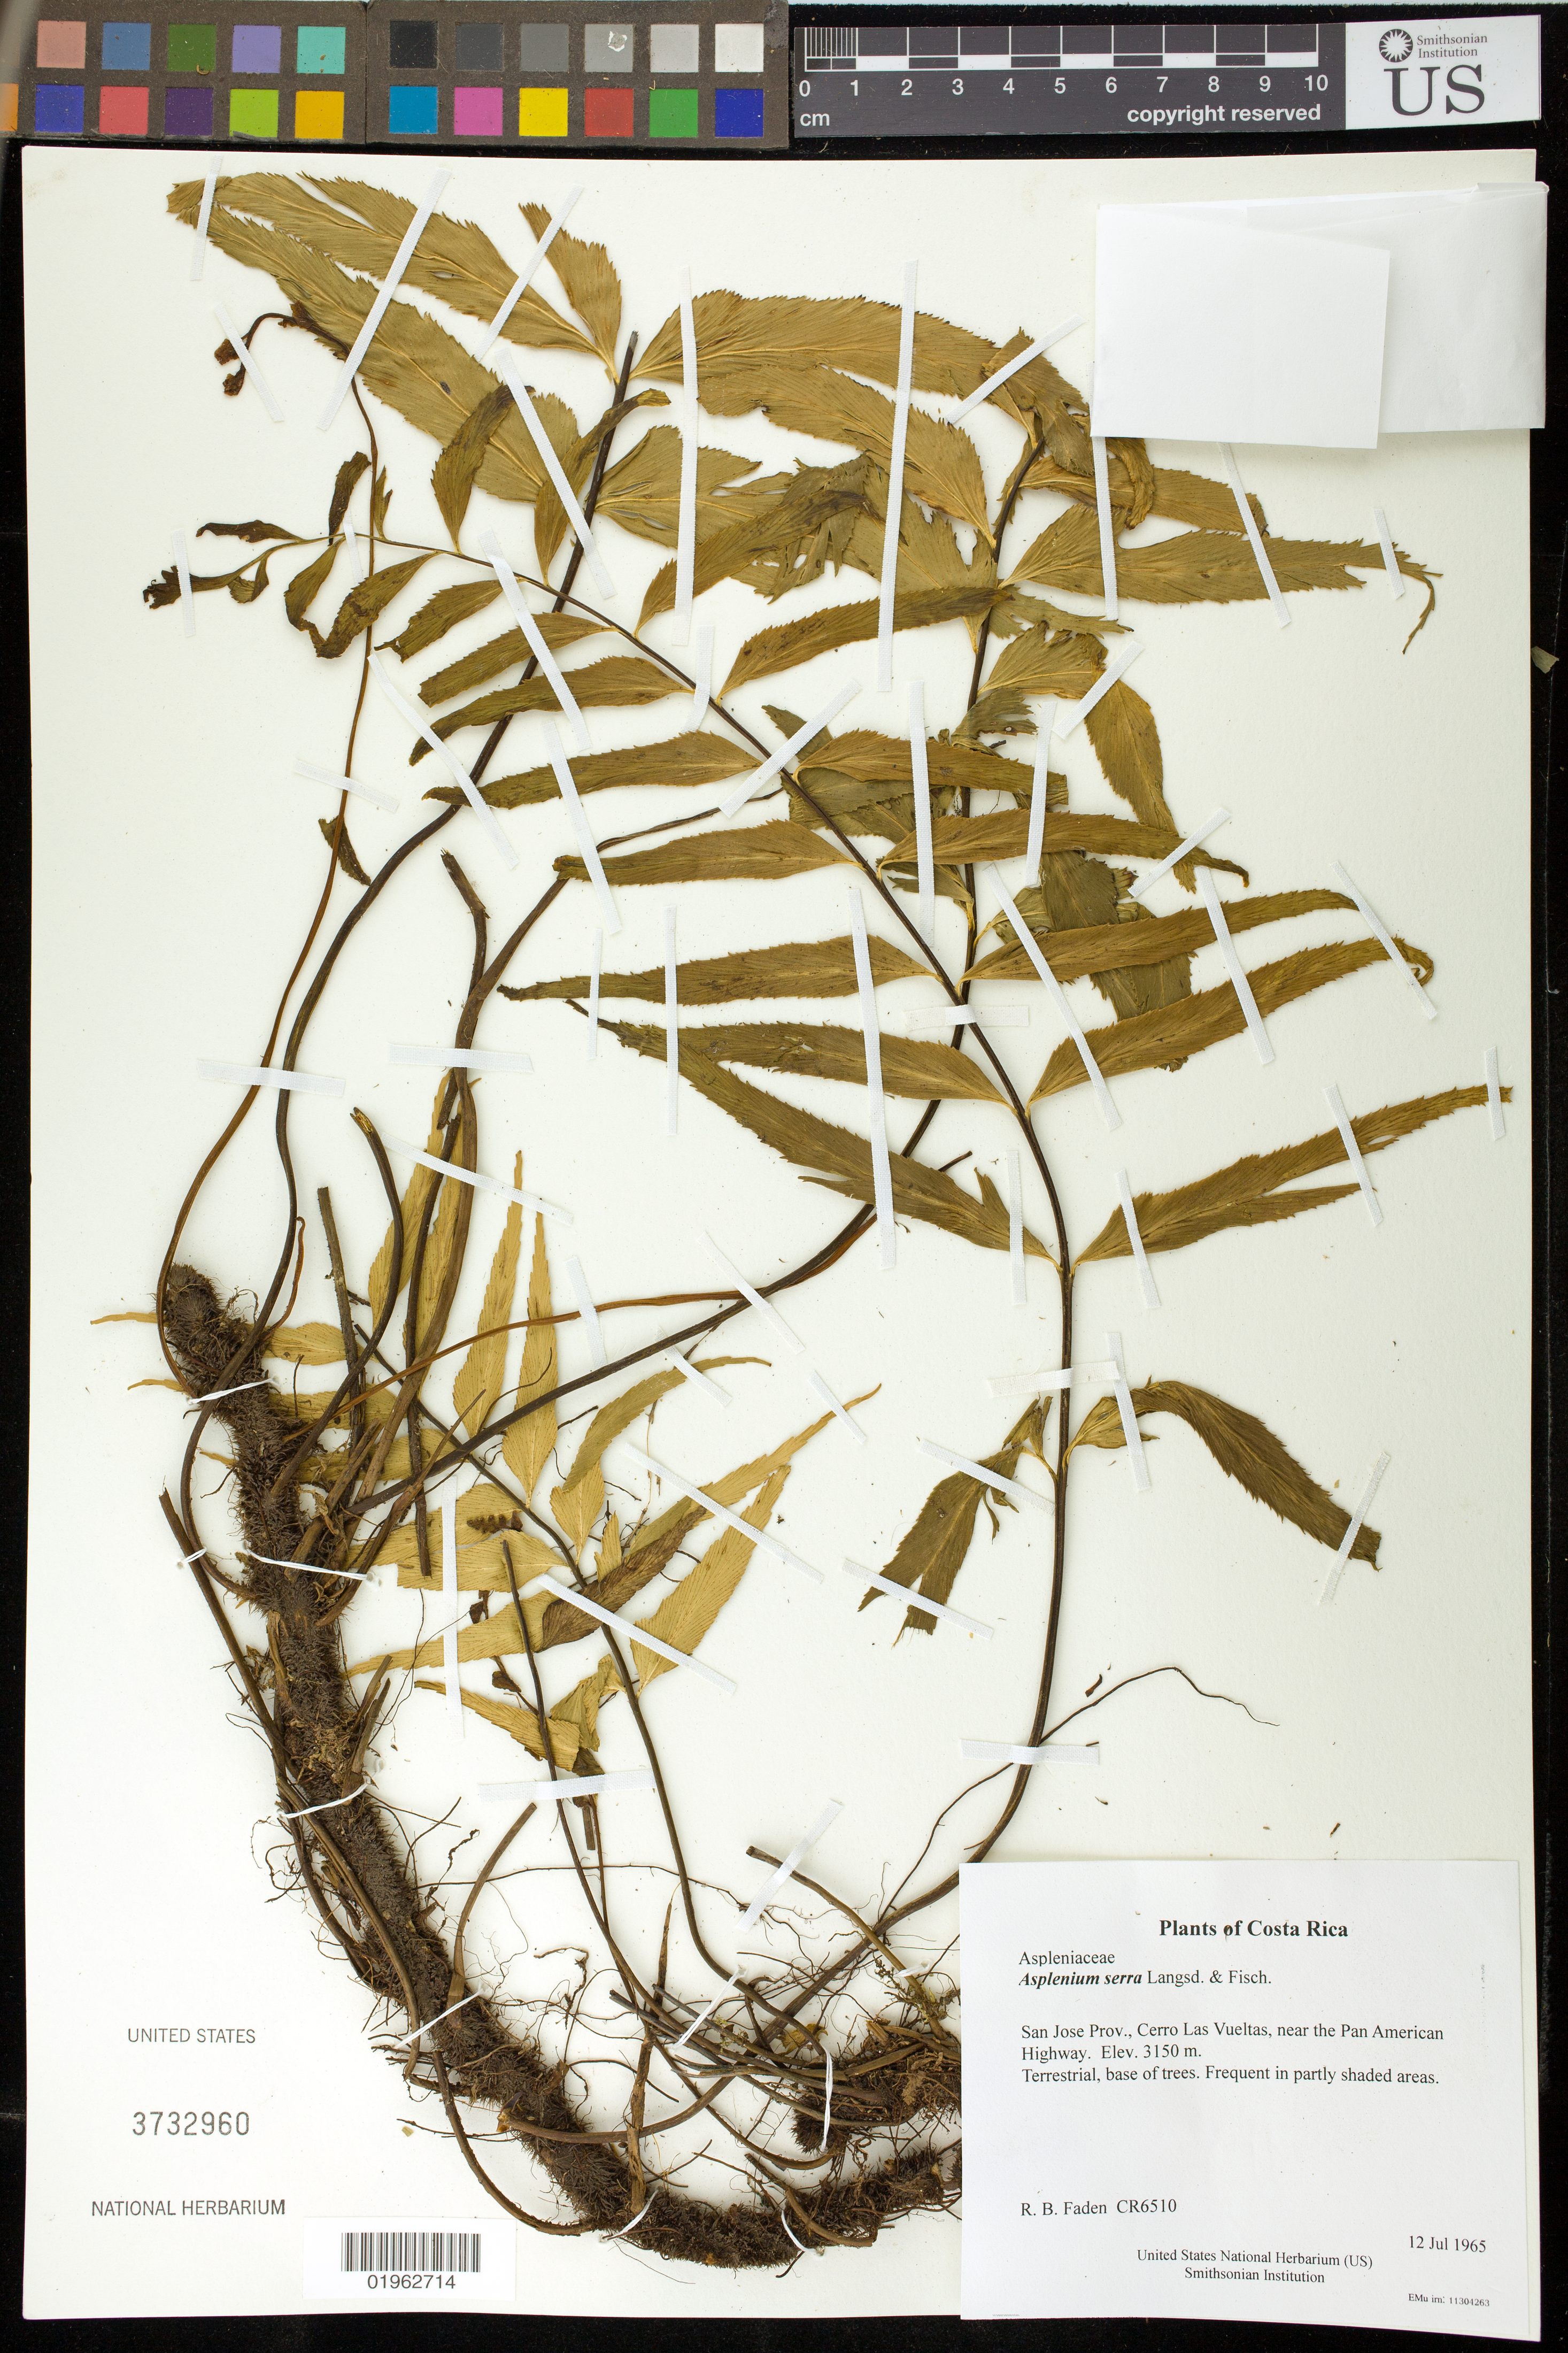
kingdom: Plantae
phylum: Tracheophyta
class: Polypodiopsida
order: Polypodiales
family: Aspleniaceae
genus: Asplenium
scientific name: Asplenium serra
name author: Langsd. & Fisch.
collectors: R. B. Faden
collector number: CR6510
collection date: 1965-07-12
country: Costa Rica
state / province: San Jose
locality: Cerro Las Vueltas, near the Pan American Highway.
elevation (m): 3150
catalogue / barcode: US 3732960